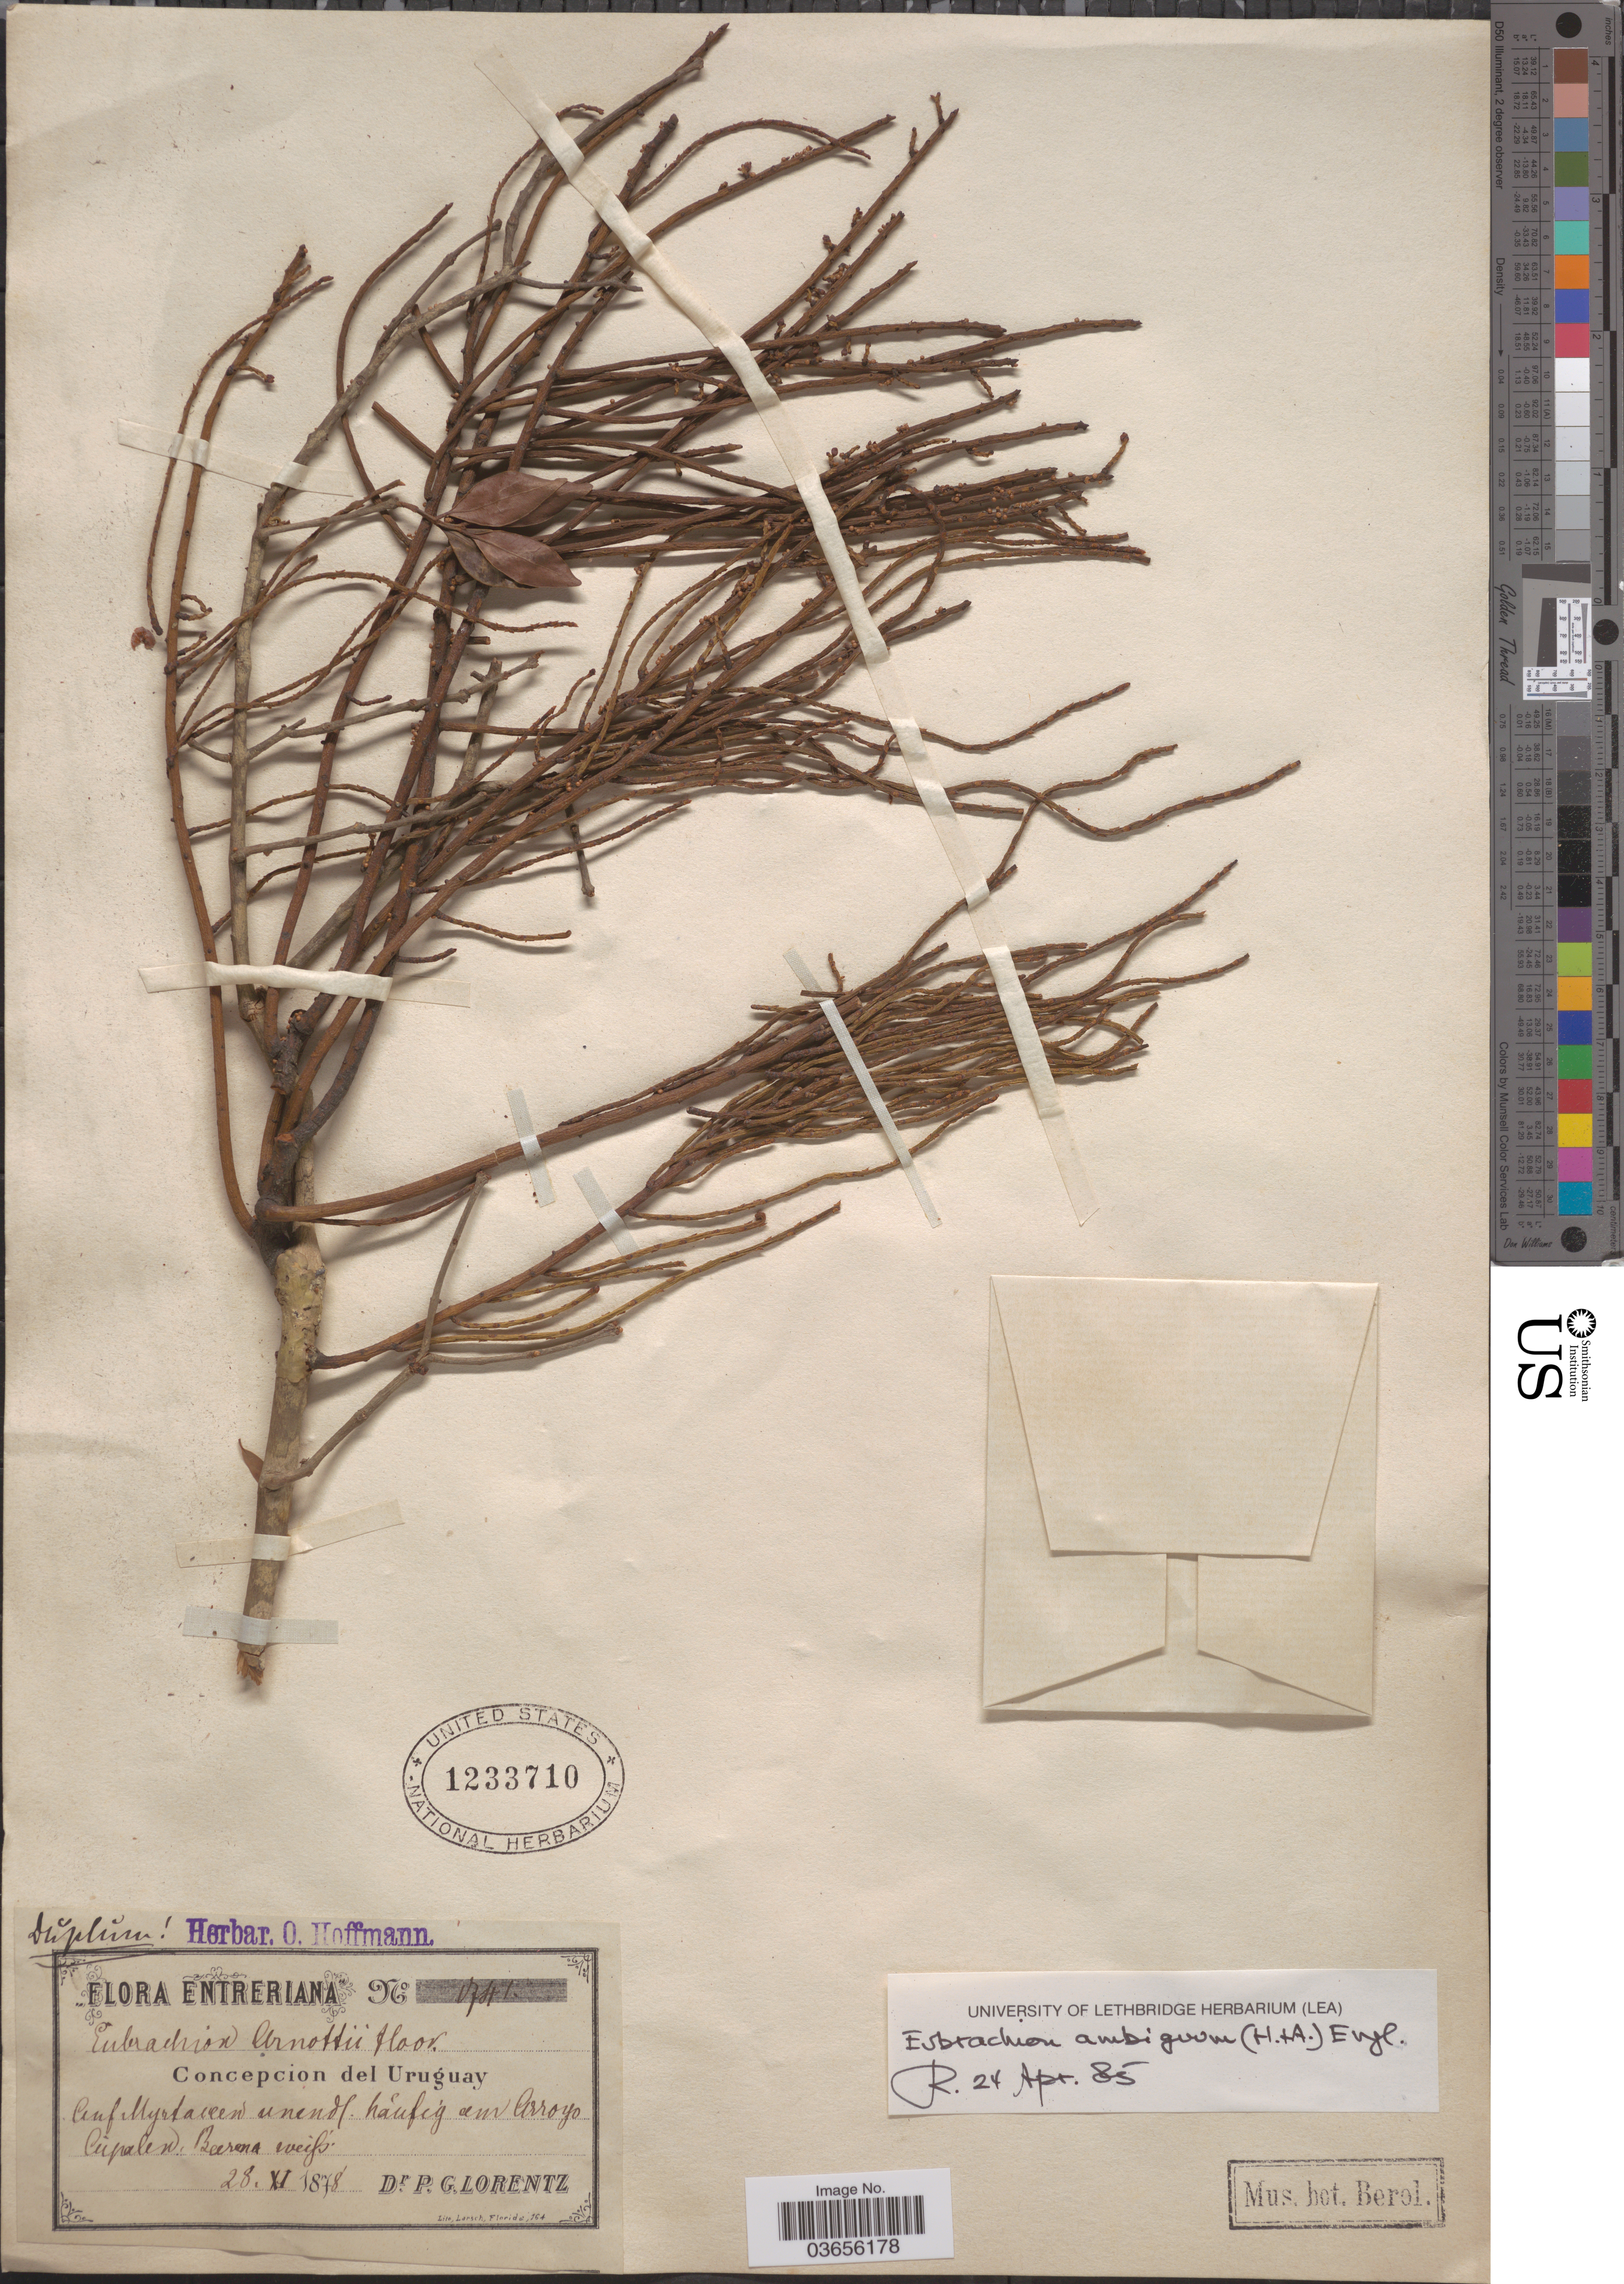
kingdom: Plantae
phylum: Tracheophyta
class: Magnoliopsida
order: Santalales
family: Santalaceae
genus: Eubrachion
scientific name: Eubrachion ambiguum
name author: (Hook. & Arn.) Engl.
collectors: P. G. Lorentz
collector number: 1741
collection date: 1878-11-28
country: Uruguay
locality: Entreriana. Concepcion del Uruguay. Am Arroyo Cüpalen.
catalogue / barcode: US 1233710